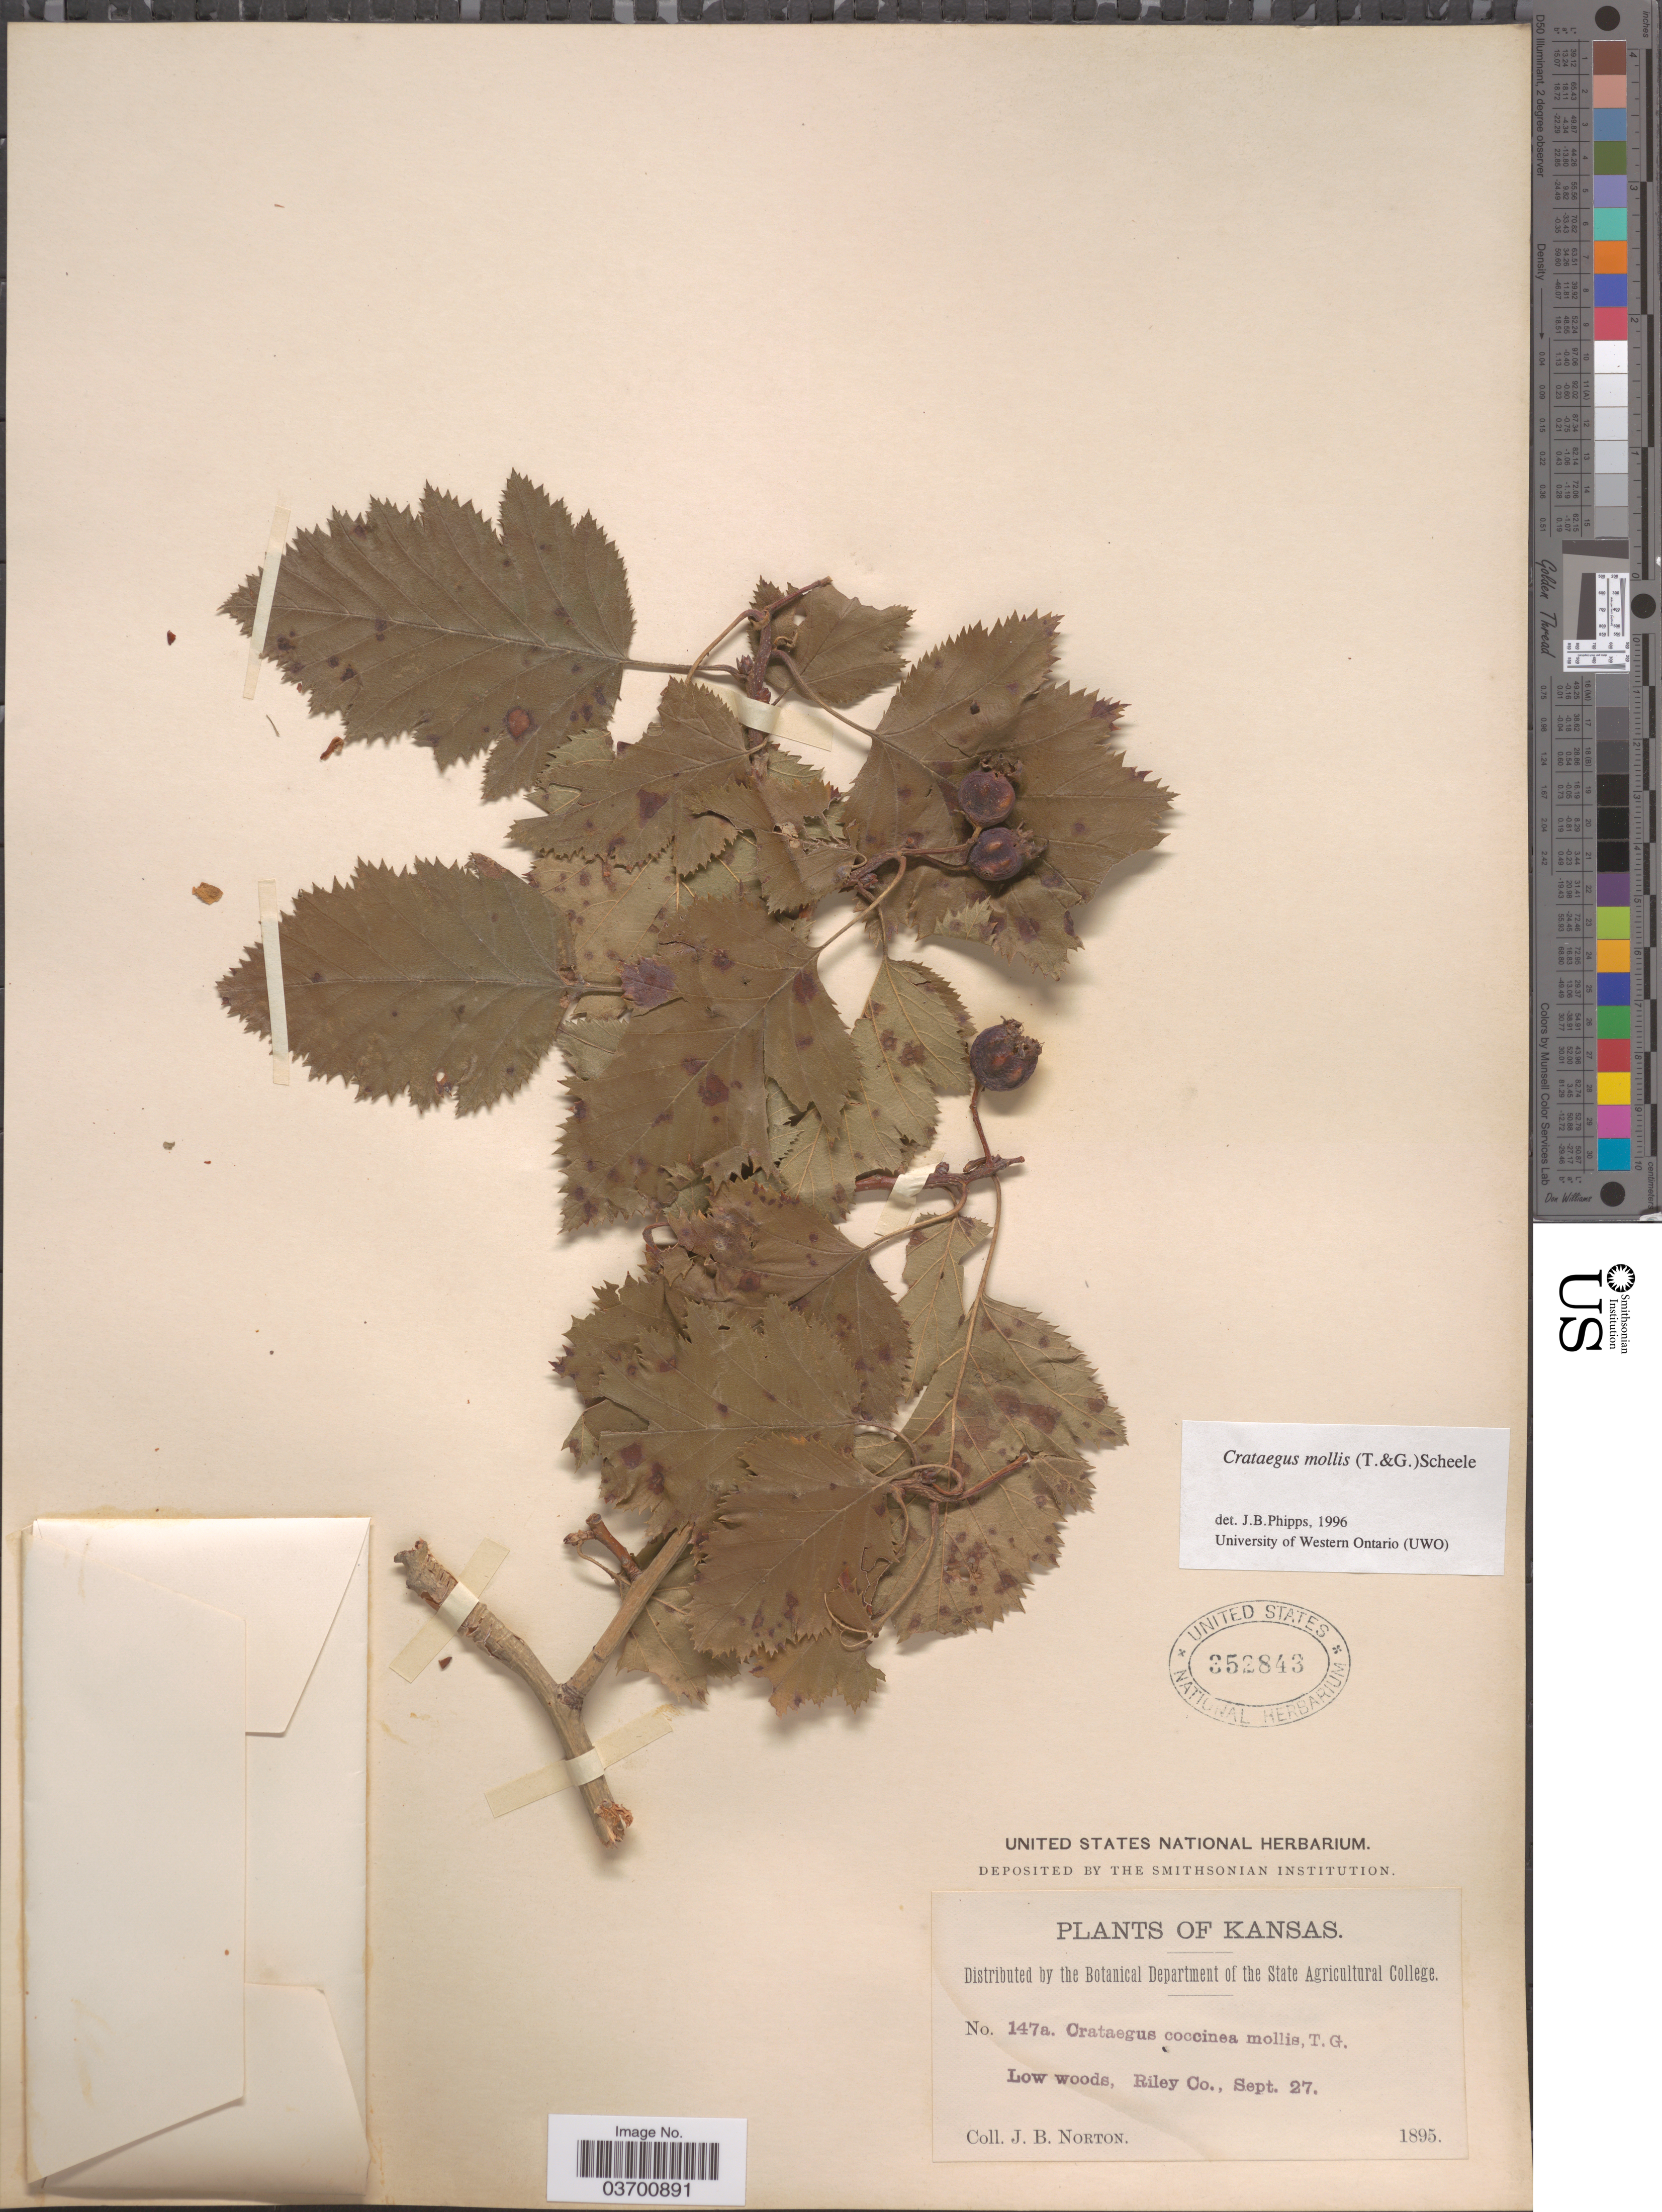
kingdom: Plantae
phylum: Tracheophyta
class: Magnoliopsida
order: Rosales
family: Rosaceae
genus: Crataegus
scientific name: Crataegus mollis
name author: (Torr. & A. Gray) Scheele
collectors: J. B. Norton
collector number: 147a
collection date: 1895-09-27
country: United States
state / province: Kansas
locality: Riley Co.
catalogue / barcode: US 352843